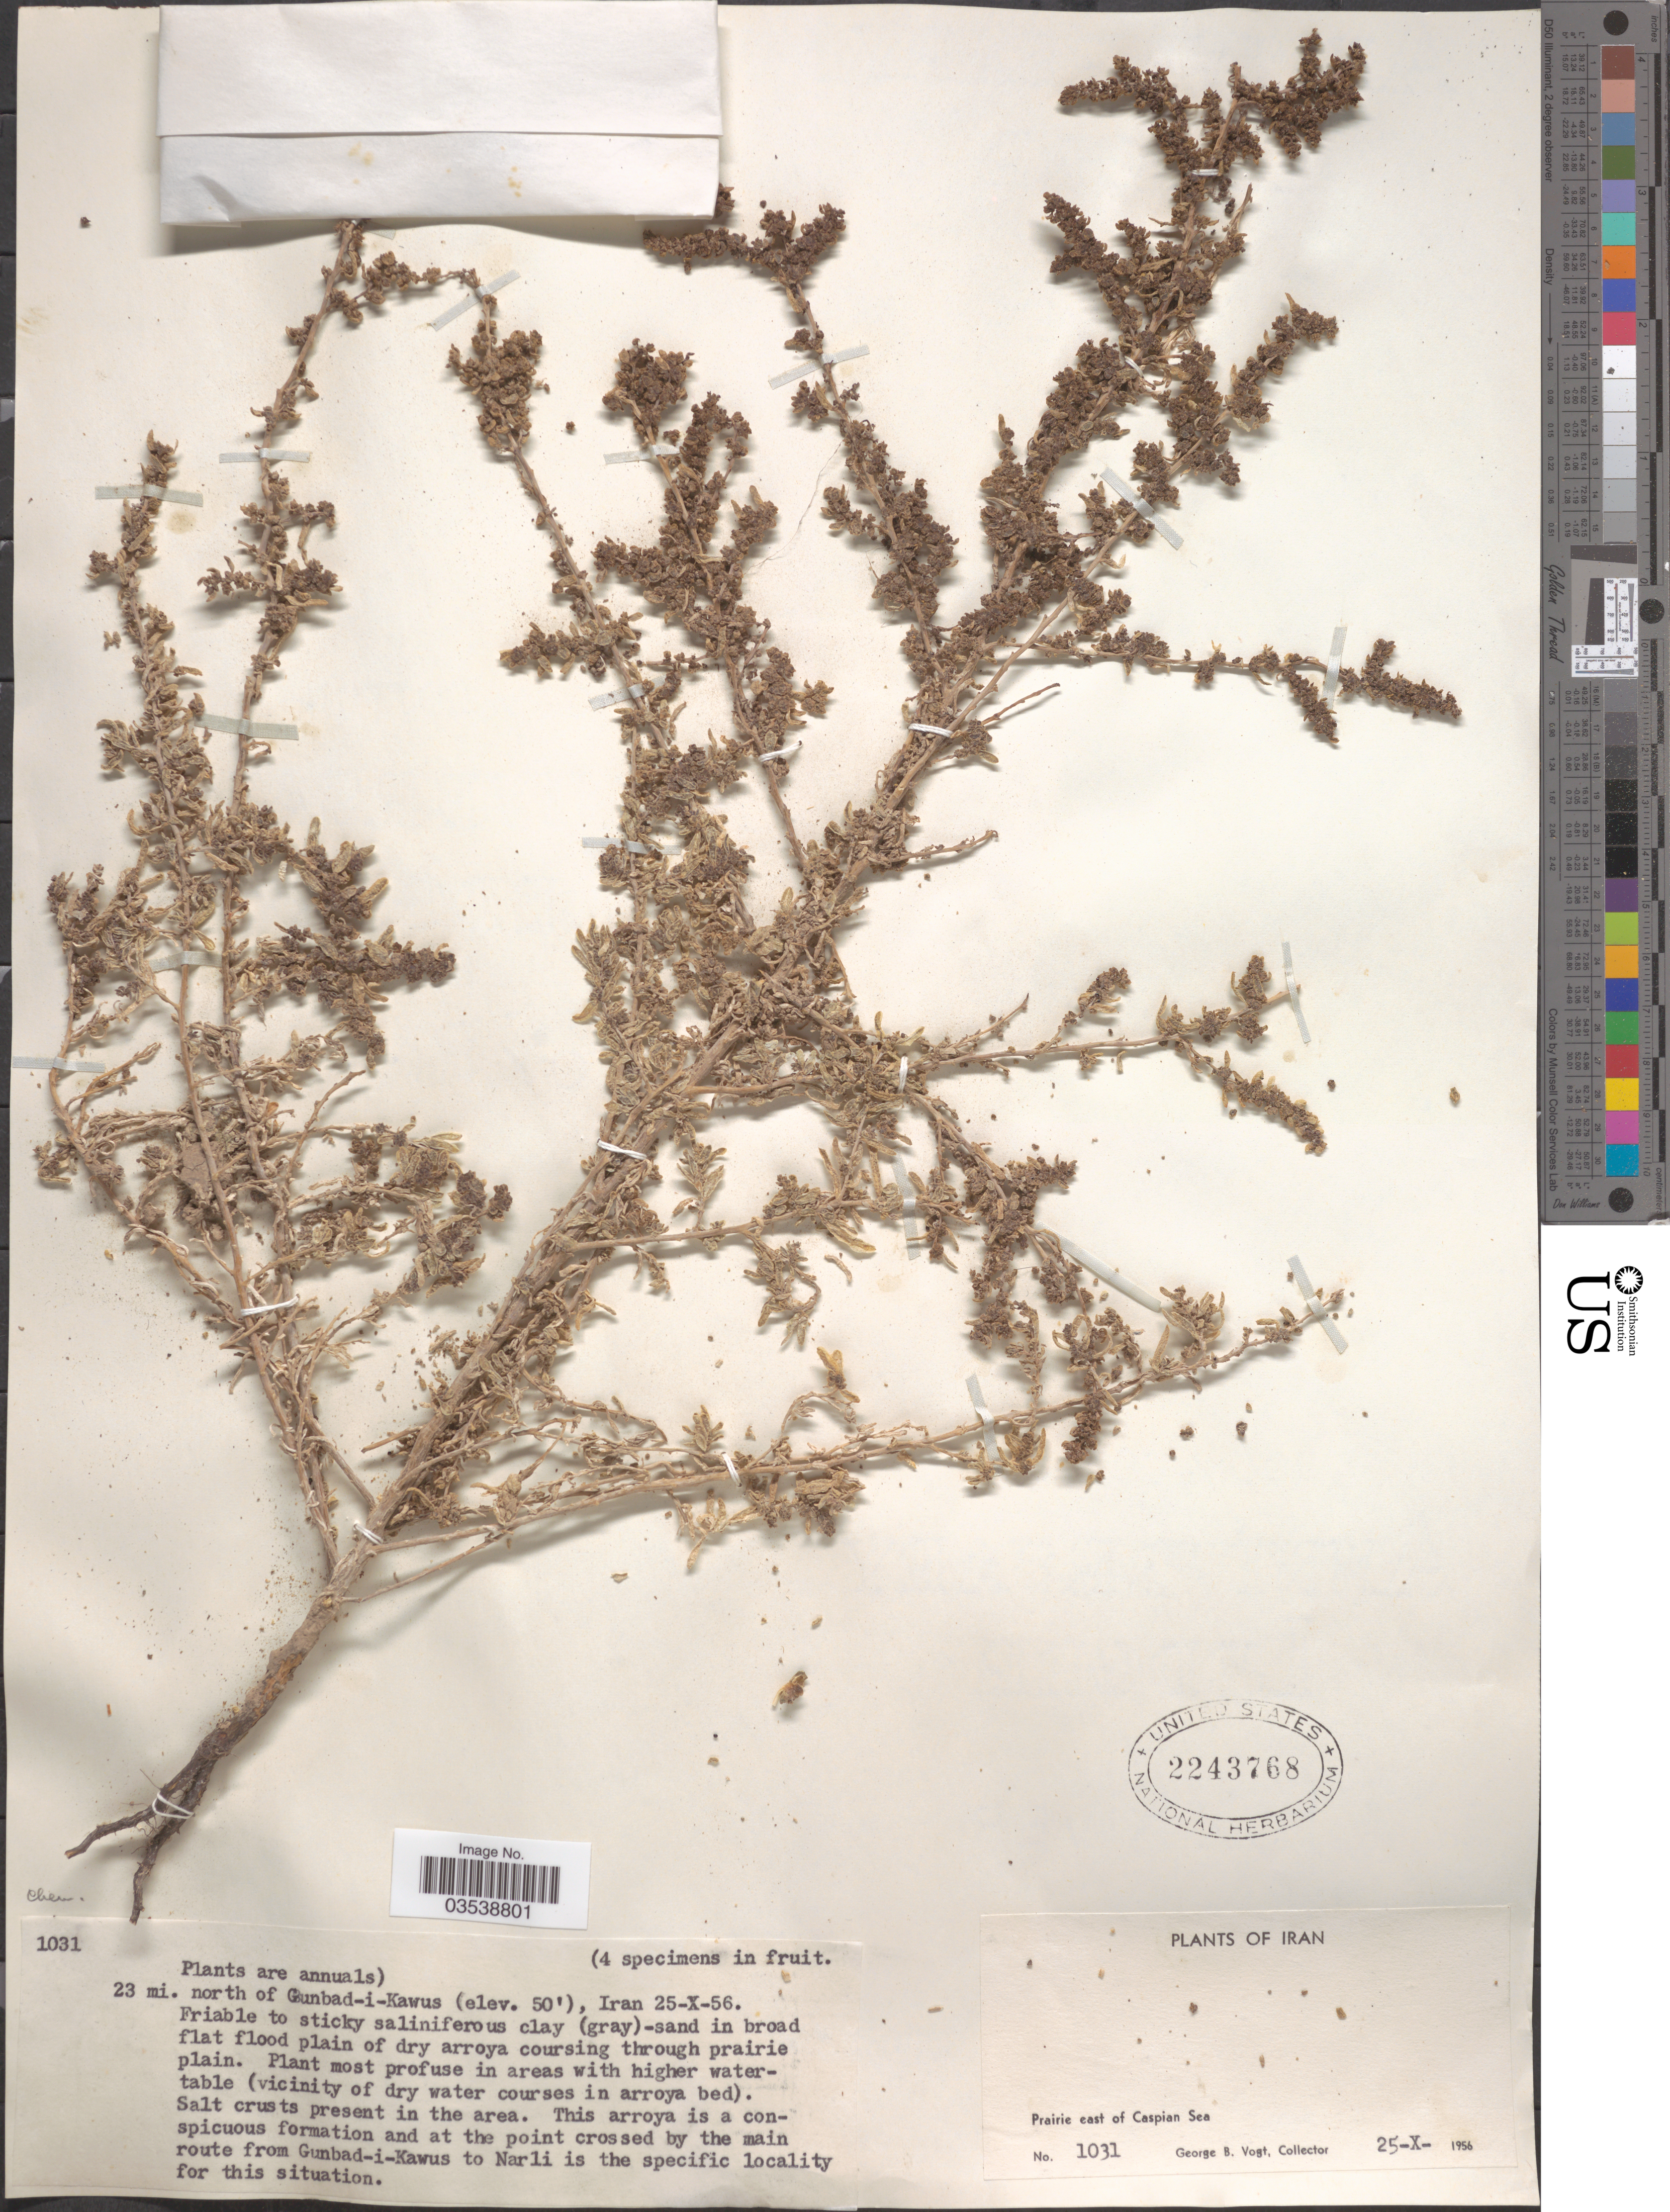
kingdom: Plantae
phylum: Tracheophyta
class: Magnoliopsida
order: Caryophyllales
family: Amaranthaceae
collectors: G. B. Vogt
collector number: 1031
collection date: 1956-10-25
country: Iran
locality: Prairie east of Caspian Sea. 23 mi. north of Gunbad-i-Kawus. At the point crossed by the main route from Gunbad-i-Kawus to Narli [unsure placement]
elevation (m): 15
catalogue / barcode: US 2243768